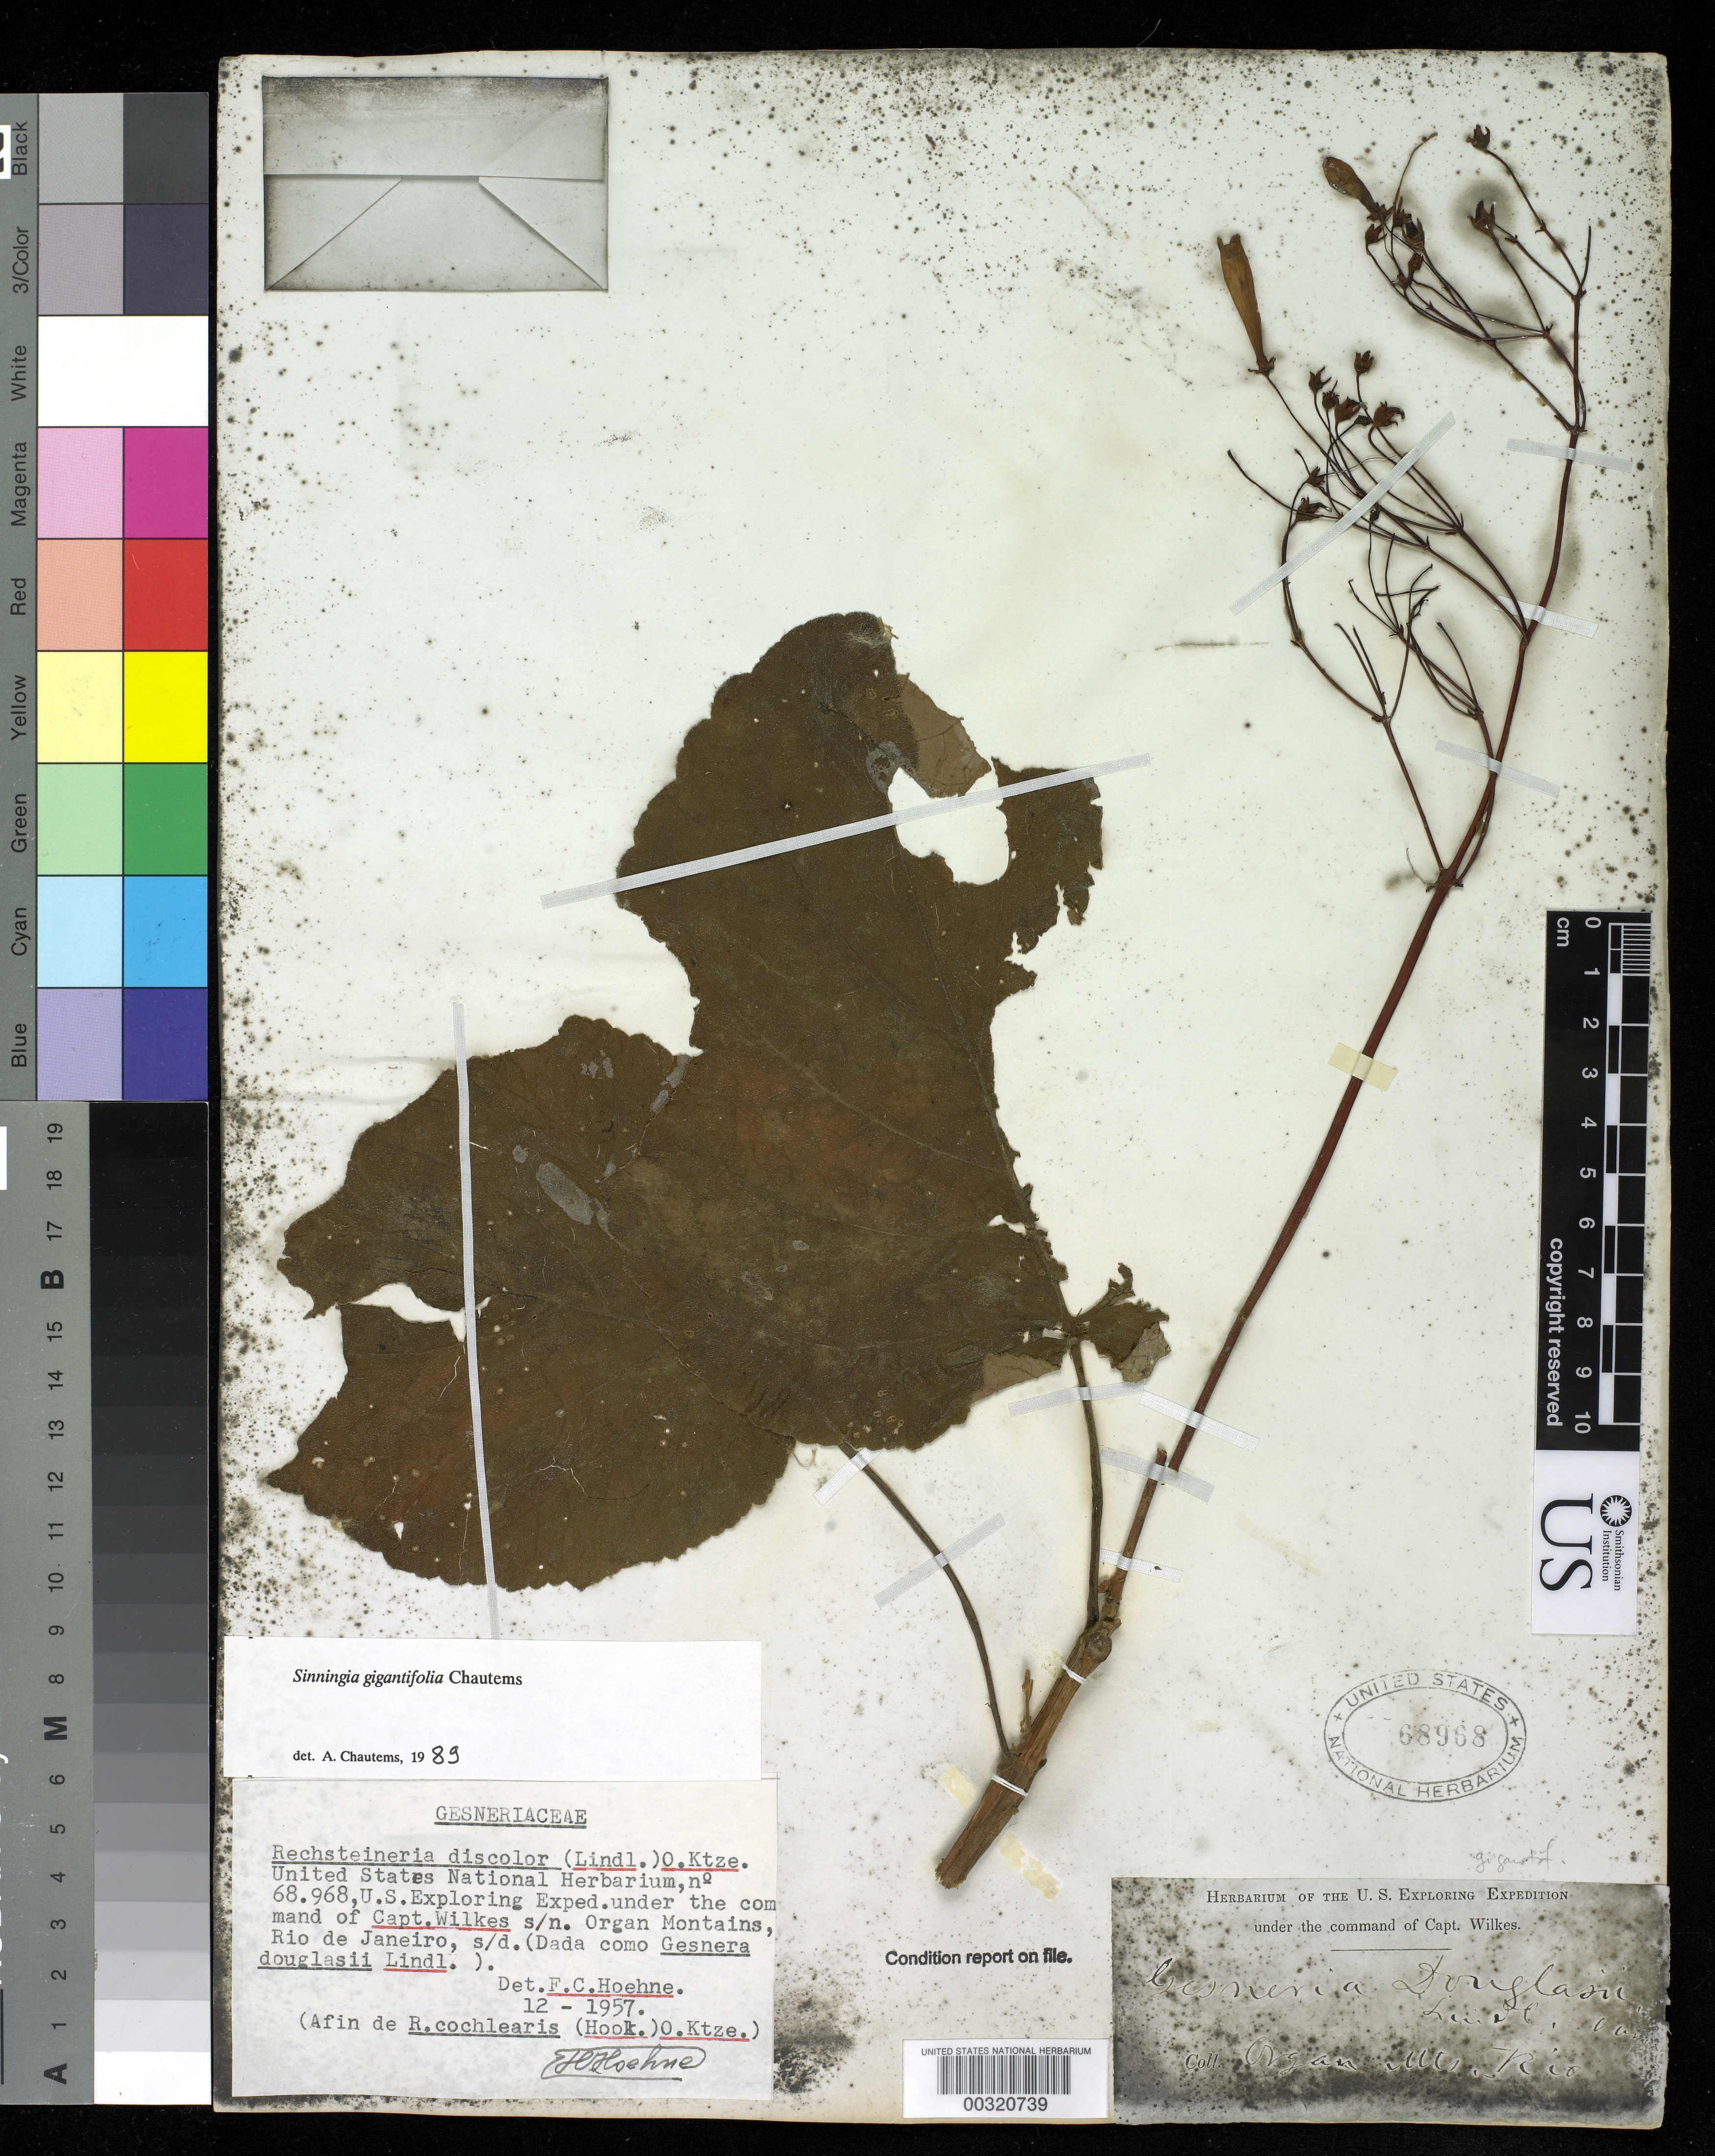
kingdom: Plantae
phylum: Tracheophyta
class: Magnoliopsida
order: Lamiales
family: Gesneriaceae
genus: Sinningia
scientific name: Sinningia gigantifolia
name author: Chautems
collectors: Wilkes Explor. Exped.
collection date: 1838/1842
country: Brazil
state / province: Rio de Janeiro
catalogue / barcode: US 68968